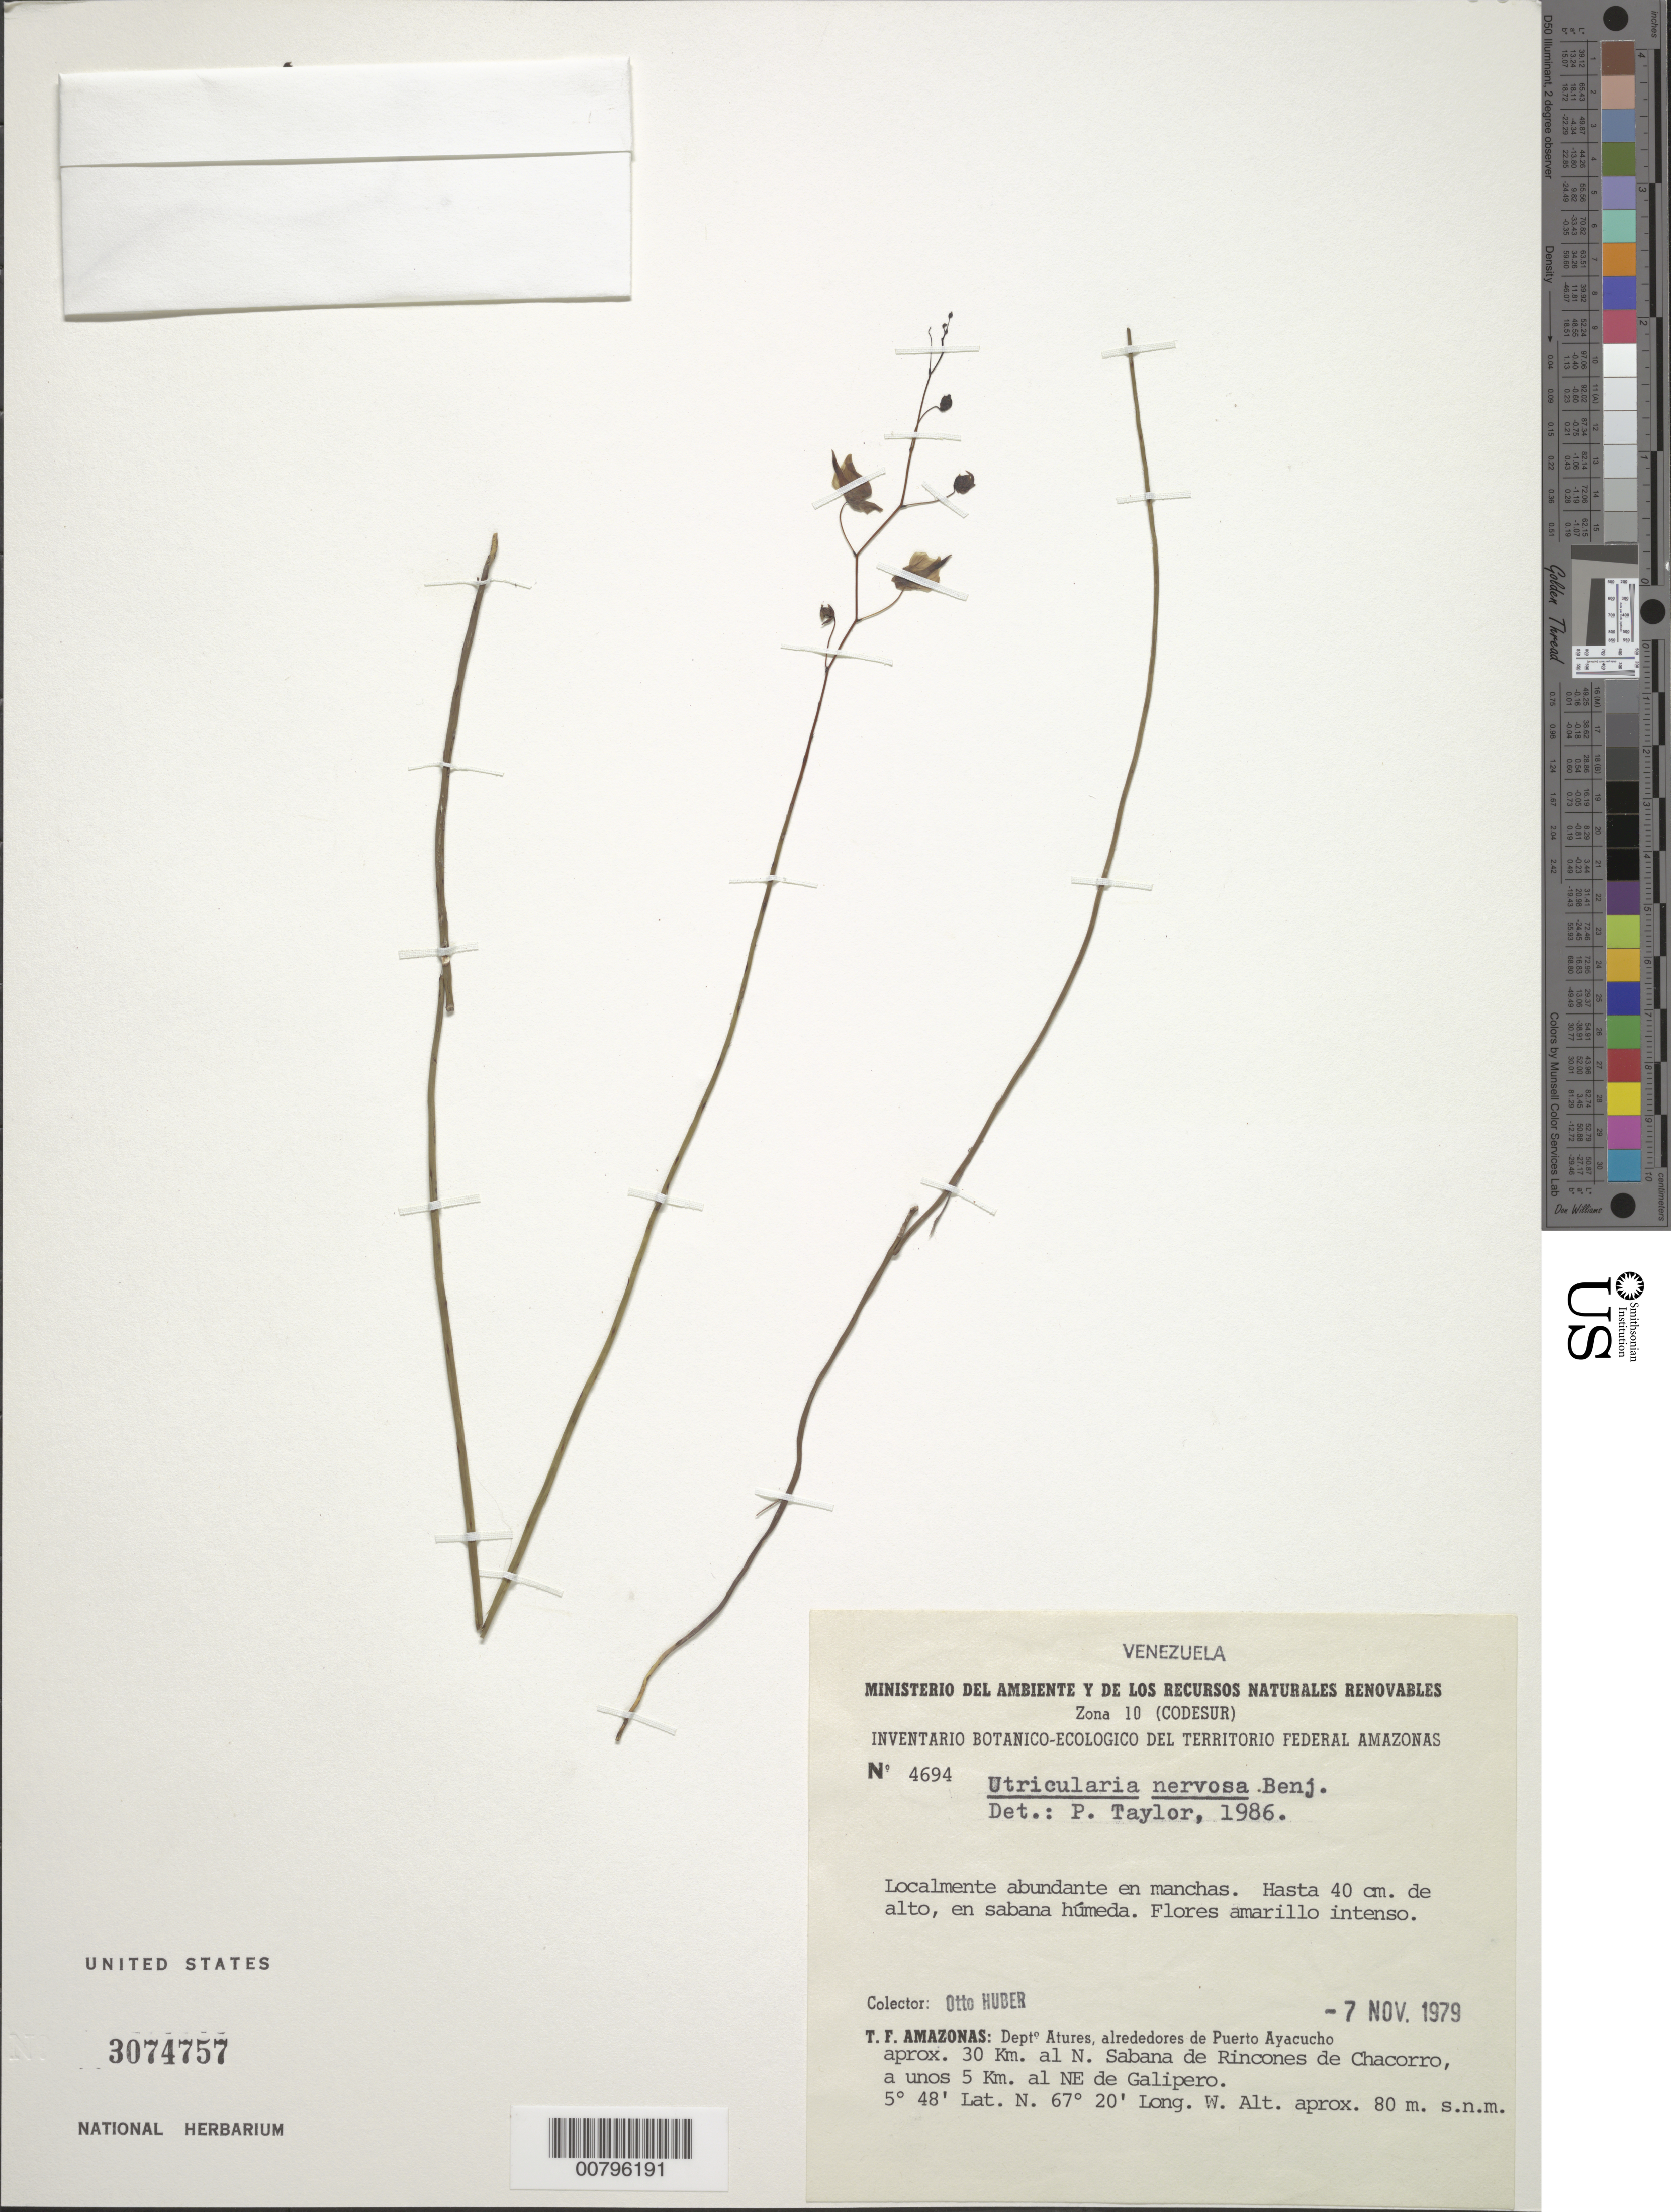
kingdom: Plantae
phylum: Tracheophyta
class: Magnoliopsida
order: Lamiales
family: Lentibulariaceae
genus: Utricularia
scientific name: Utricularia nervosa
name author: G.H. Weber ex Benj.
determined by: Taylor, P.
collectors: O. Huber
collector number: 4694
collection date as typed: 7-Nov-79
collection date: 1979-11-07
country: Venezuela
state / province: Amazonas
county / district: Atures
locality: Puerto Ayacucho, aprox. 30 km N; Sabanas de Rincones de Chacorro, a unos 5 km al NE de Galipero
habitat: Wet savanna; en manchas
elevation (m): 80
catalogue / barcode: US 3074757